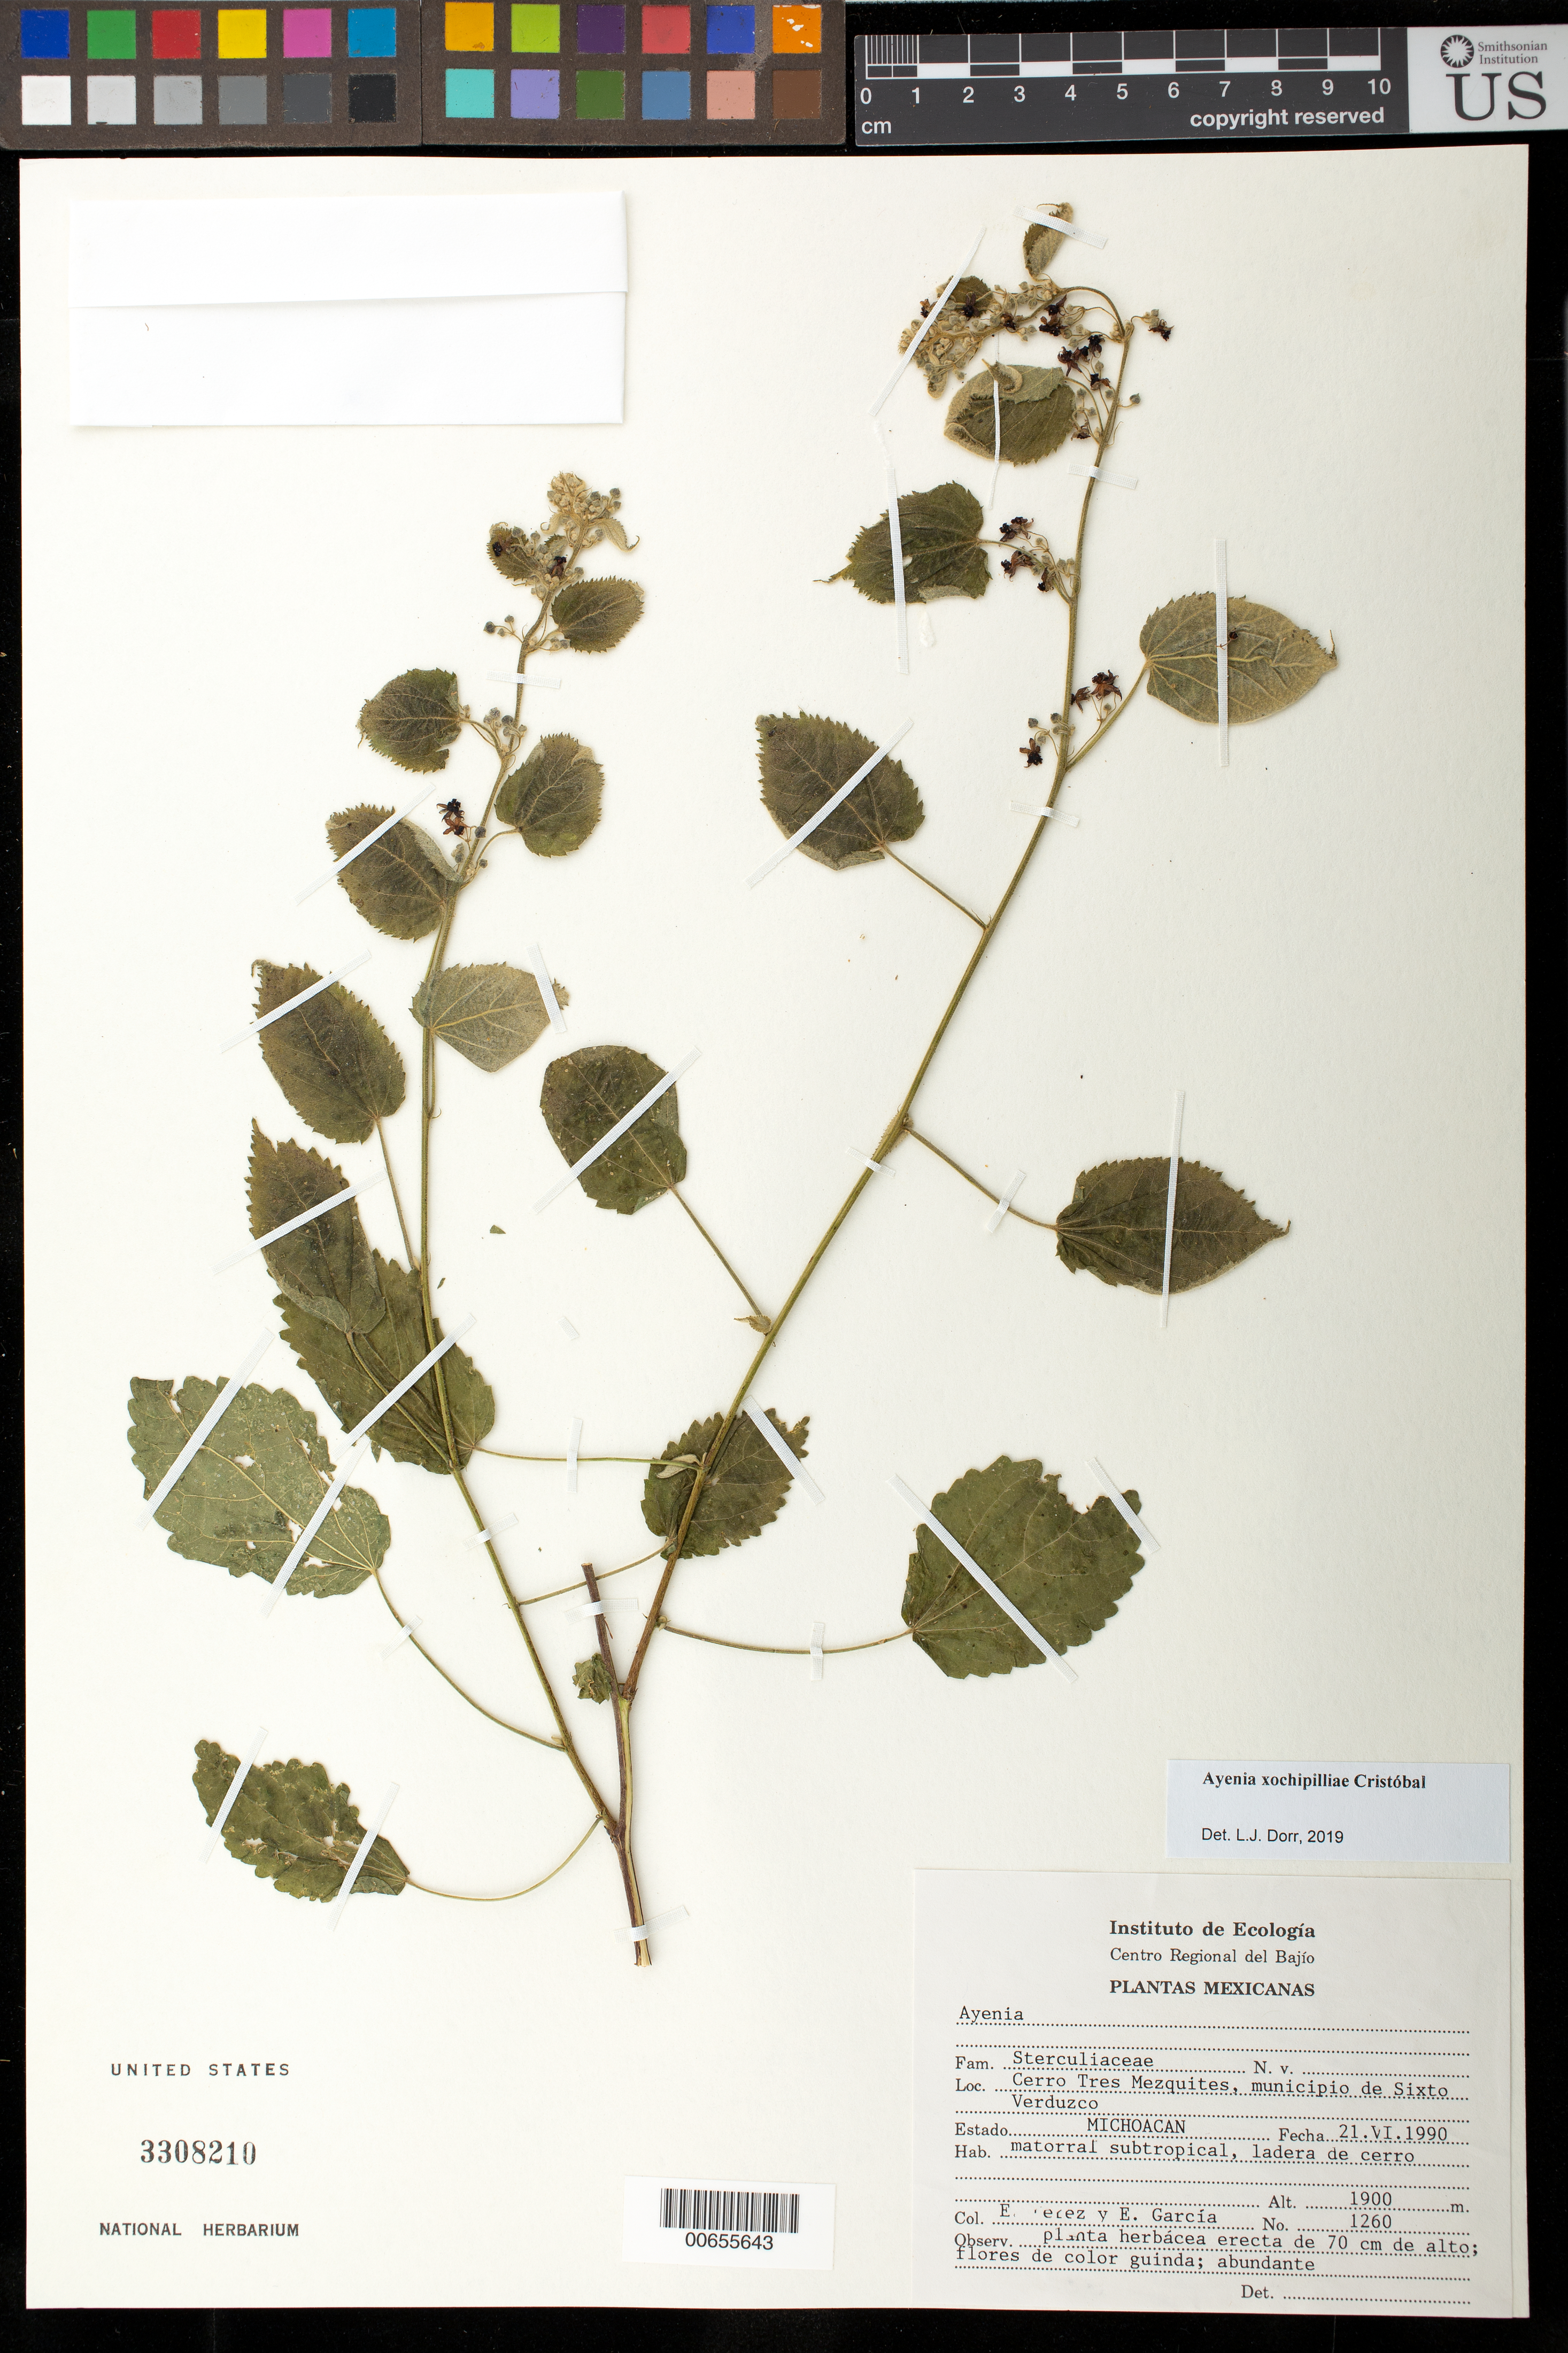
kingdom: Plantae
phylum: Tracheophyta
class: Magnoliopsida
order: Malvales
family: Malvaceae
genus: Ayenia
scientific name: Ayenia xochipilliae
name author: Cristóbal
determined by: Dorr, L. J., (BOT), Smithsonian Institution - National Museum of Natural History (UNITED STATES)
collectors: E. Pérez & E. García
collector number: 1260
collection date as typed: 21 Jun 1990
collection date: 1990-06-21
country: Mexico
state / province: Michoacán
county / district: Sixto Verduzco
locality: Cerro Tres Mezquites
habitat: Matorral subtropical, ladera de cerro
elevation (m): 1900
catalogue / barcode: US 3308210